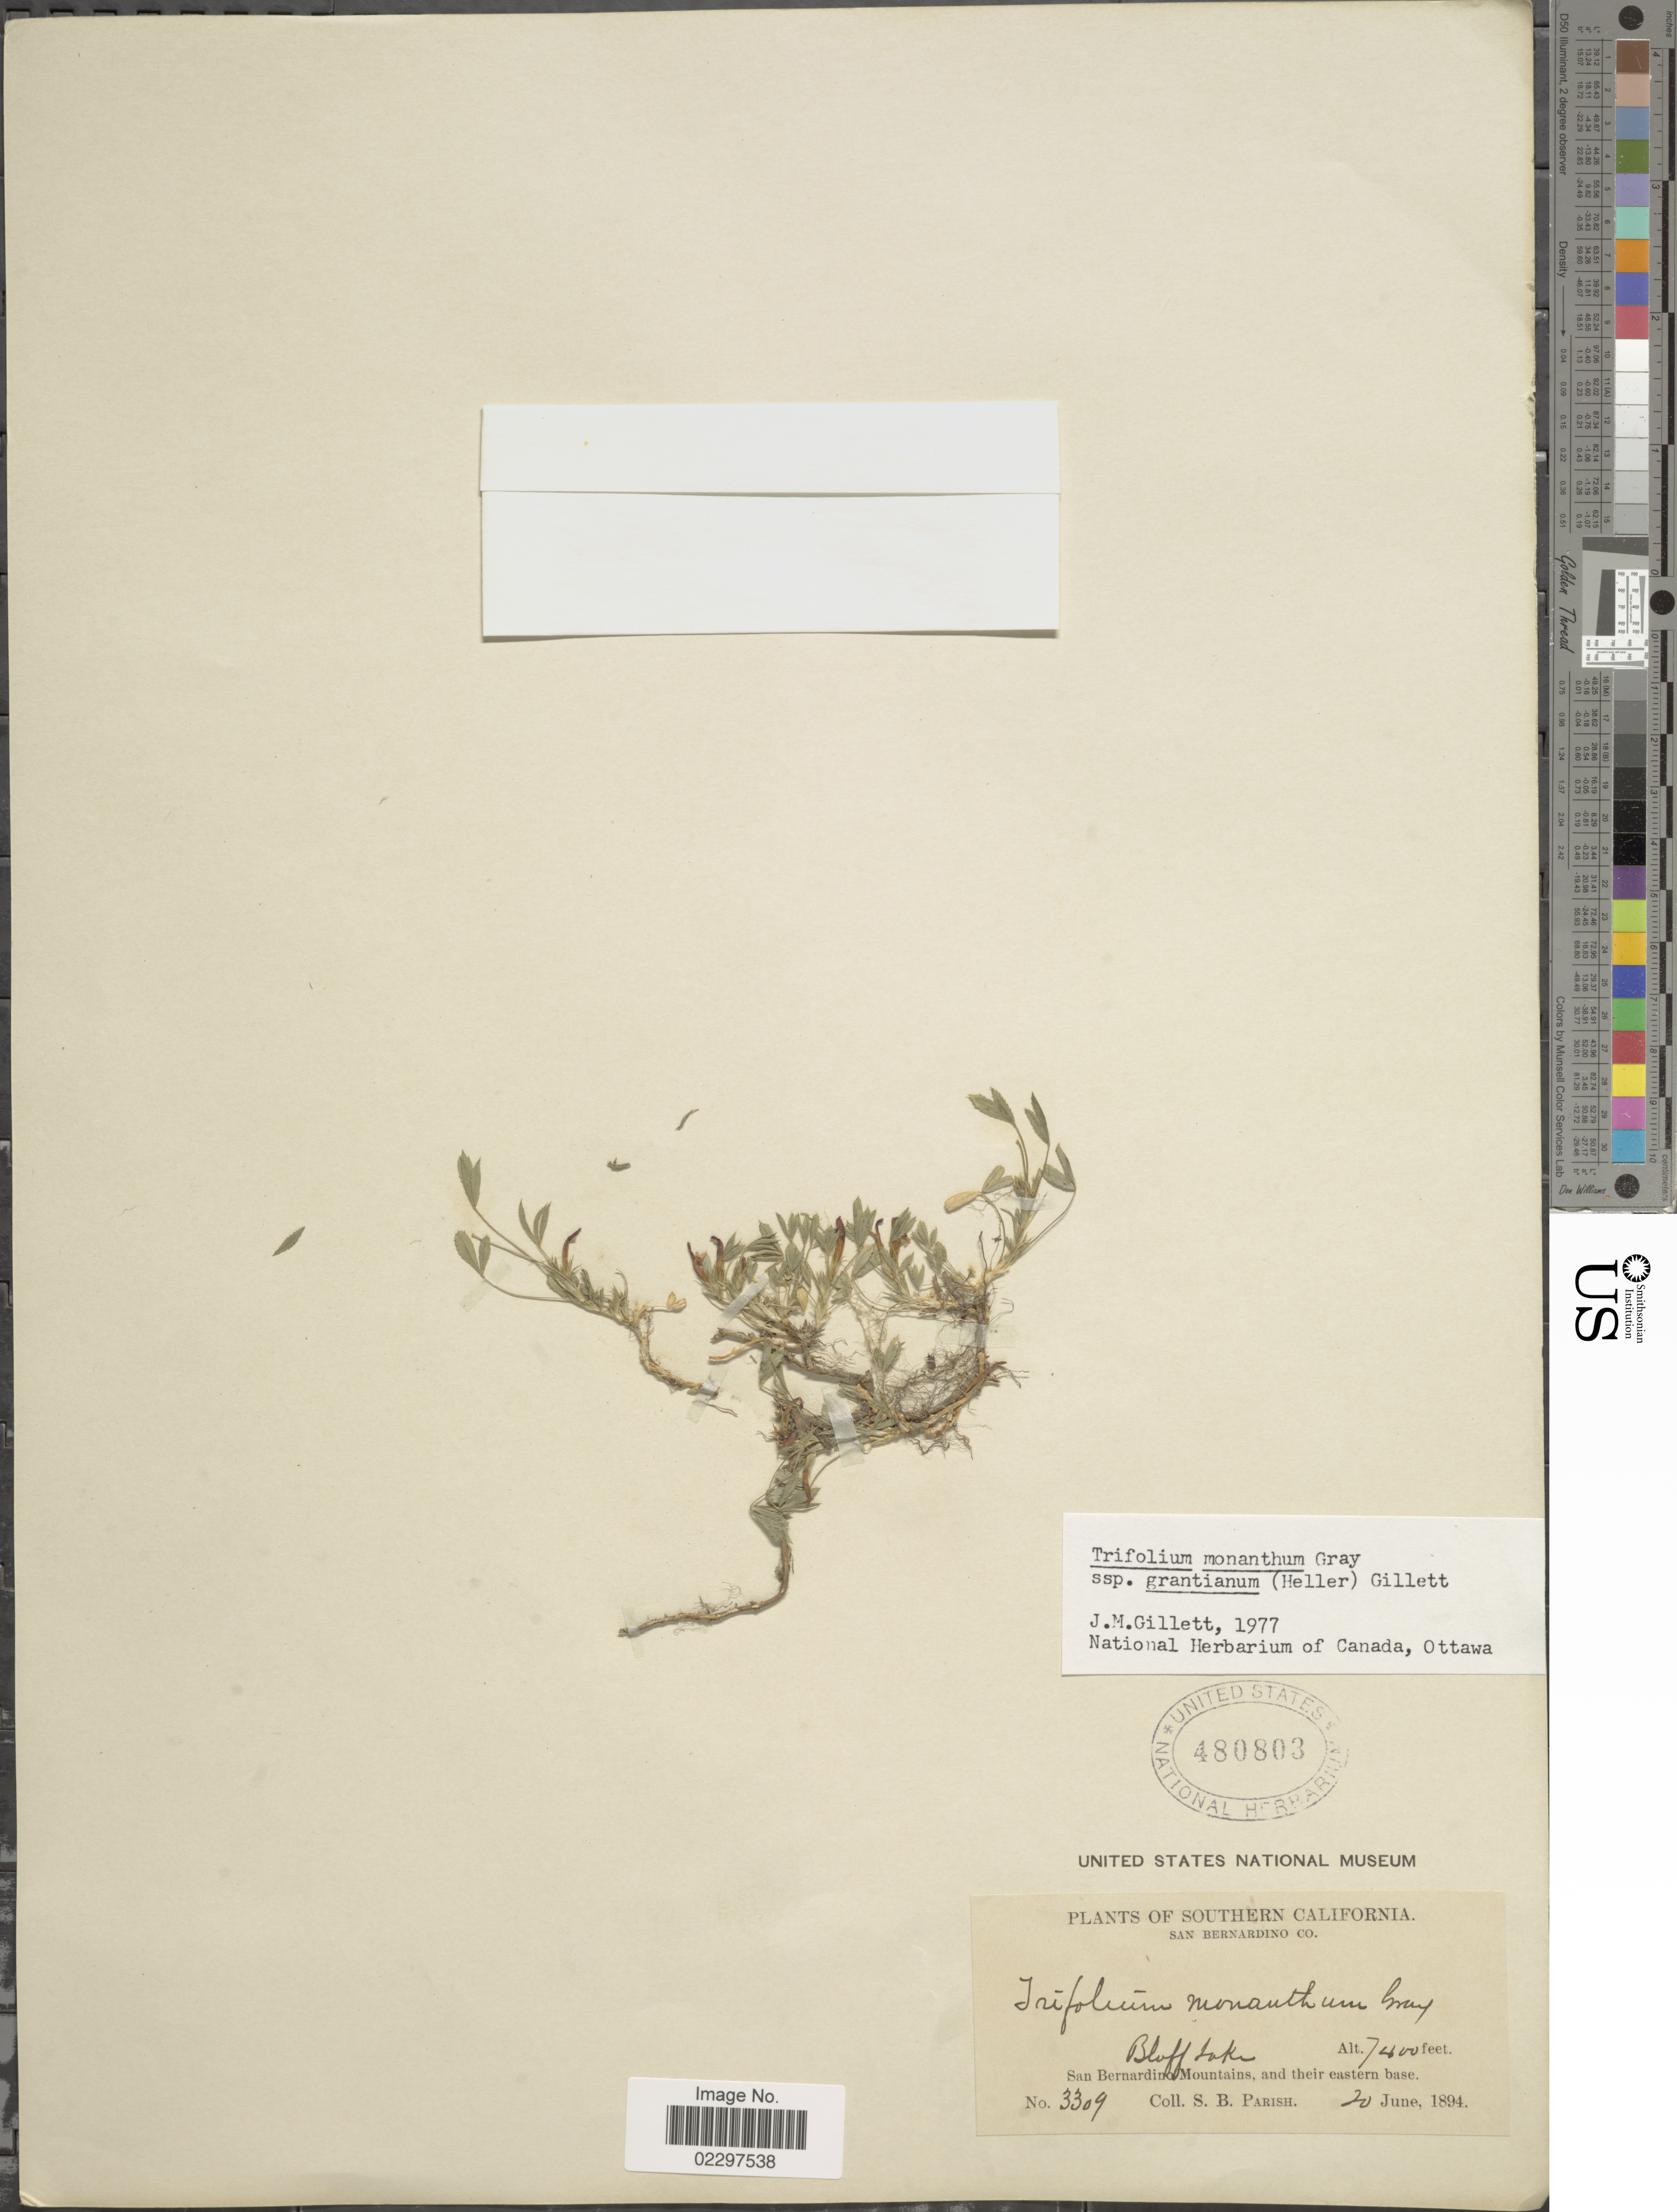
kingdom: Plantae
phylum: Tracheophyta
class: Magnoliopsida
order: Fabales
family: Fabaceae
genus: Trifolium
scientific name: Trifolium monanthum subsp. grantianum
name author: (A. Heller) Parish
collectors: S. B. Parish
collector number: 3309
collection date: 1894-06-20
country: United States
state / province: California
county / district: San Bernardino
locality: Southern California. San Bernardino Co. Bluff Lake. San Bernardino Mountains, and their eastern base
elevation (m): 2256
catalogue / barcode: US 480803